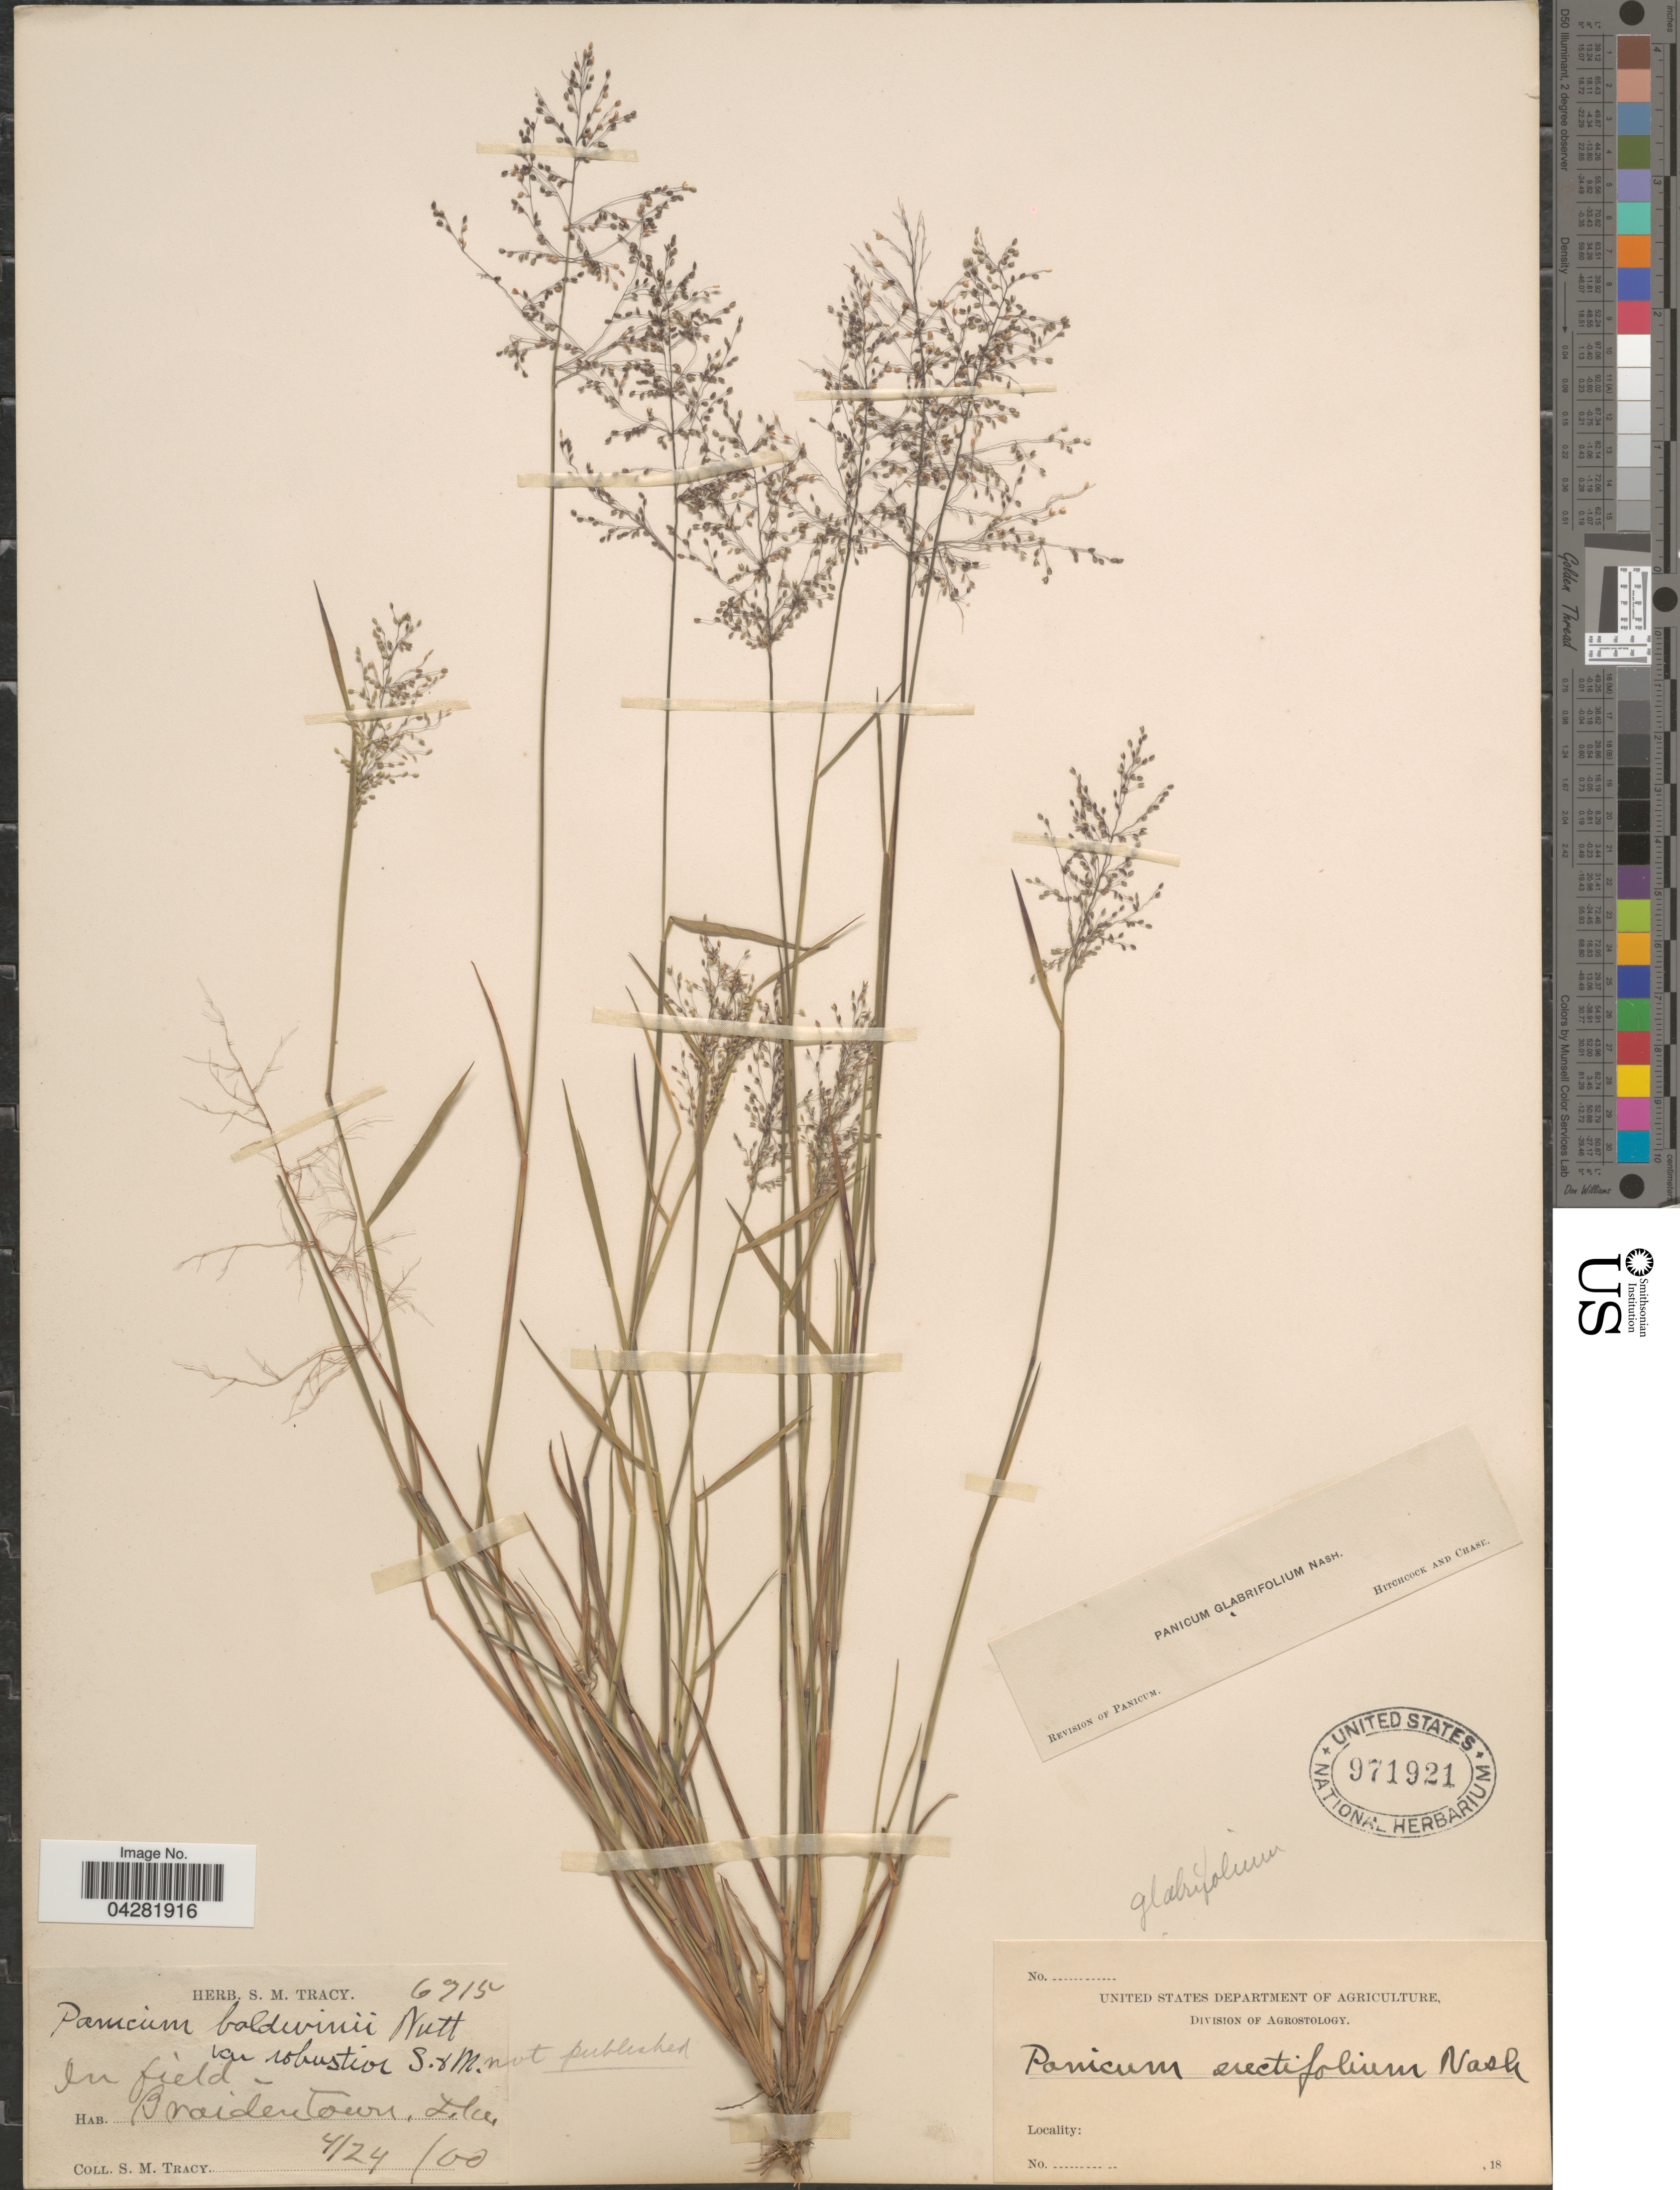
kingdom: Plantae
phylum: Tracheophyta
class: Liliopsida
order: Poales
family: Poaceae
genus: Dichanthelium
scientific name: Dichanthelium ensifolium var. ensifolium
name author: (Baldwin ex Elliot) Gould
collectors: S. M. Tracy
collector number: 6715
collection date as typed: Transcribed d/m/y: 24/4/0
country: United States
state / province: Florida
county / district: Manatee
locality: Braidentown (present day: Bradenton)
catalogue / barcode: US 971921